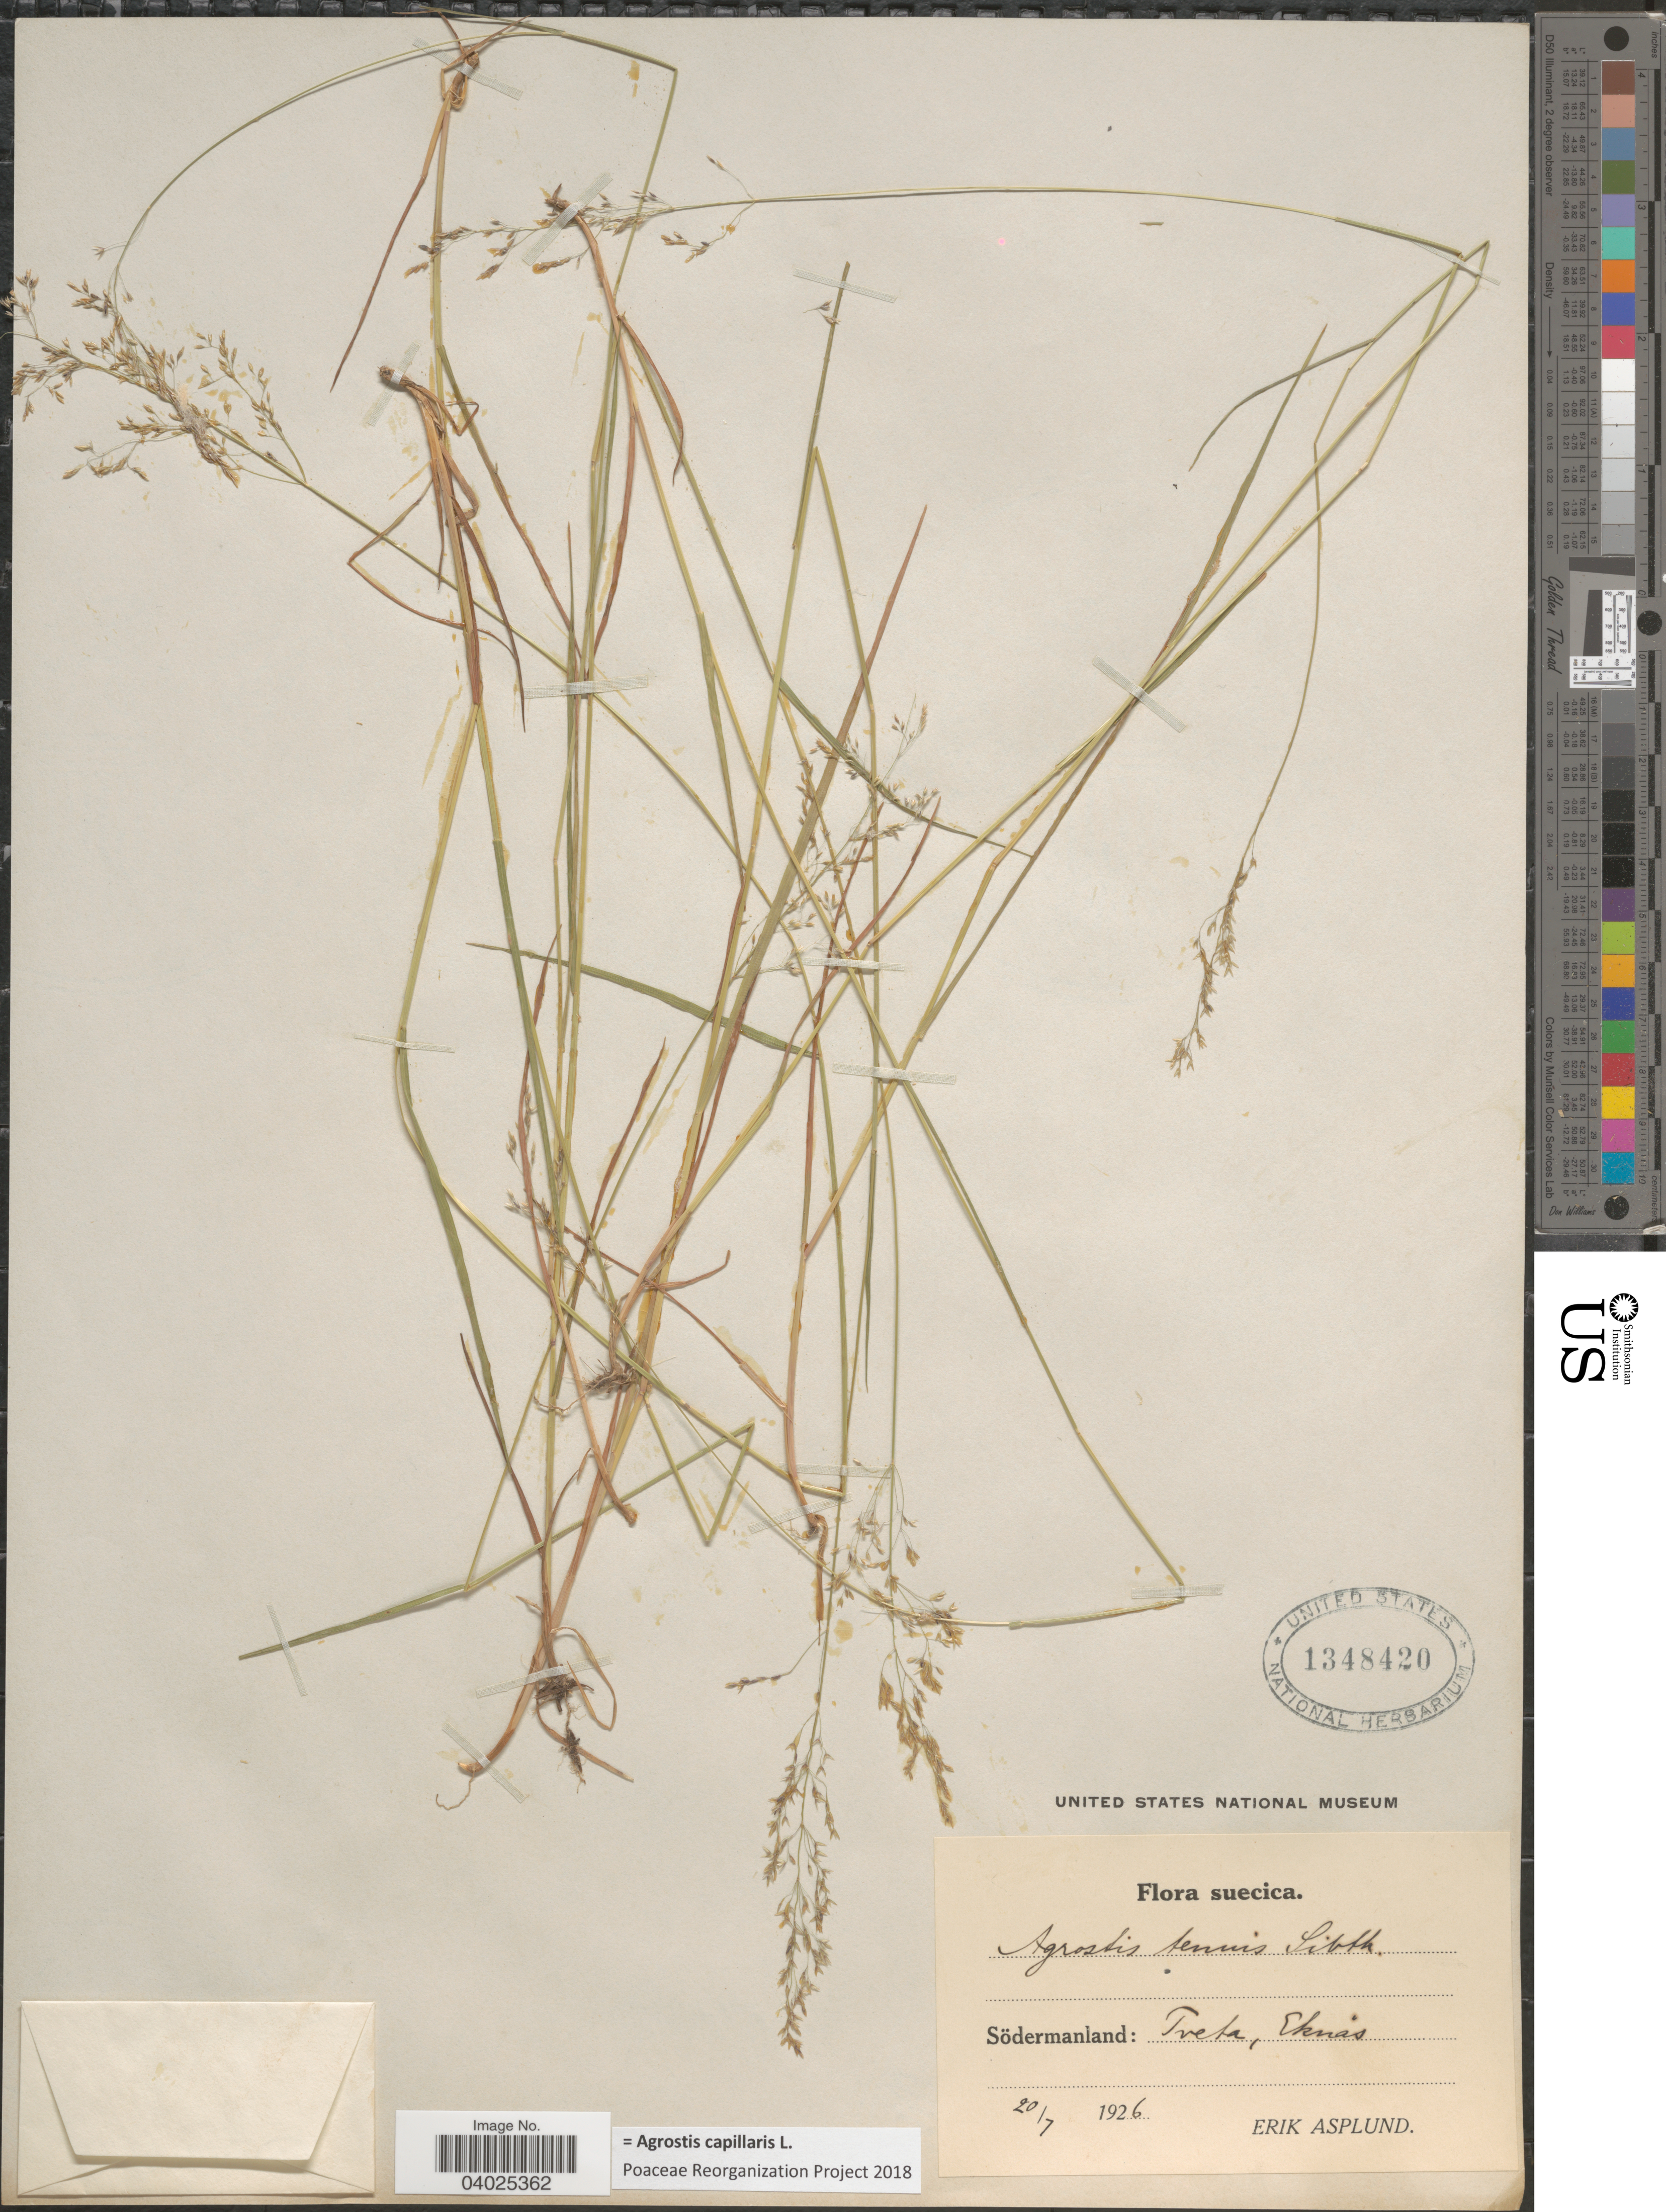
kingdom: Plantae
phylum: Tracheophyta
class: Liliopsida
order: Poales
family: Poaceae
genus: Agrostis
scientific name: Agrostis capillaris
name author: L.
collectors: E. Asplund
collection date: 1926-07-20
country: Sweden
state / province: Sodermanland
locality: Treta, Eknas.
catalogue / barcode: US 1348420